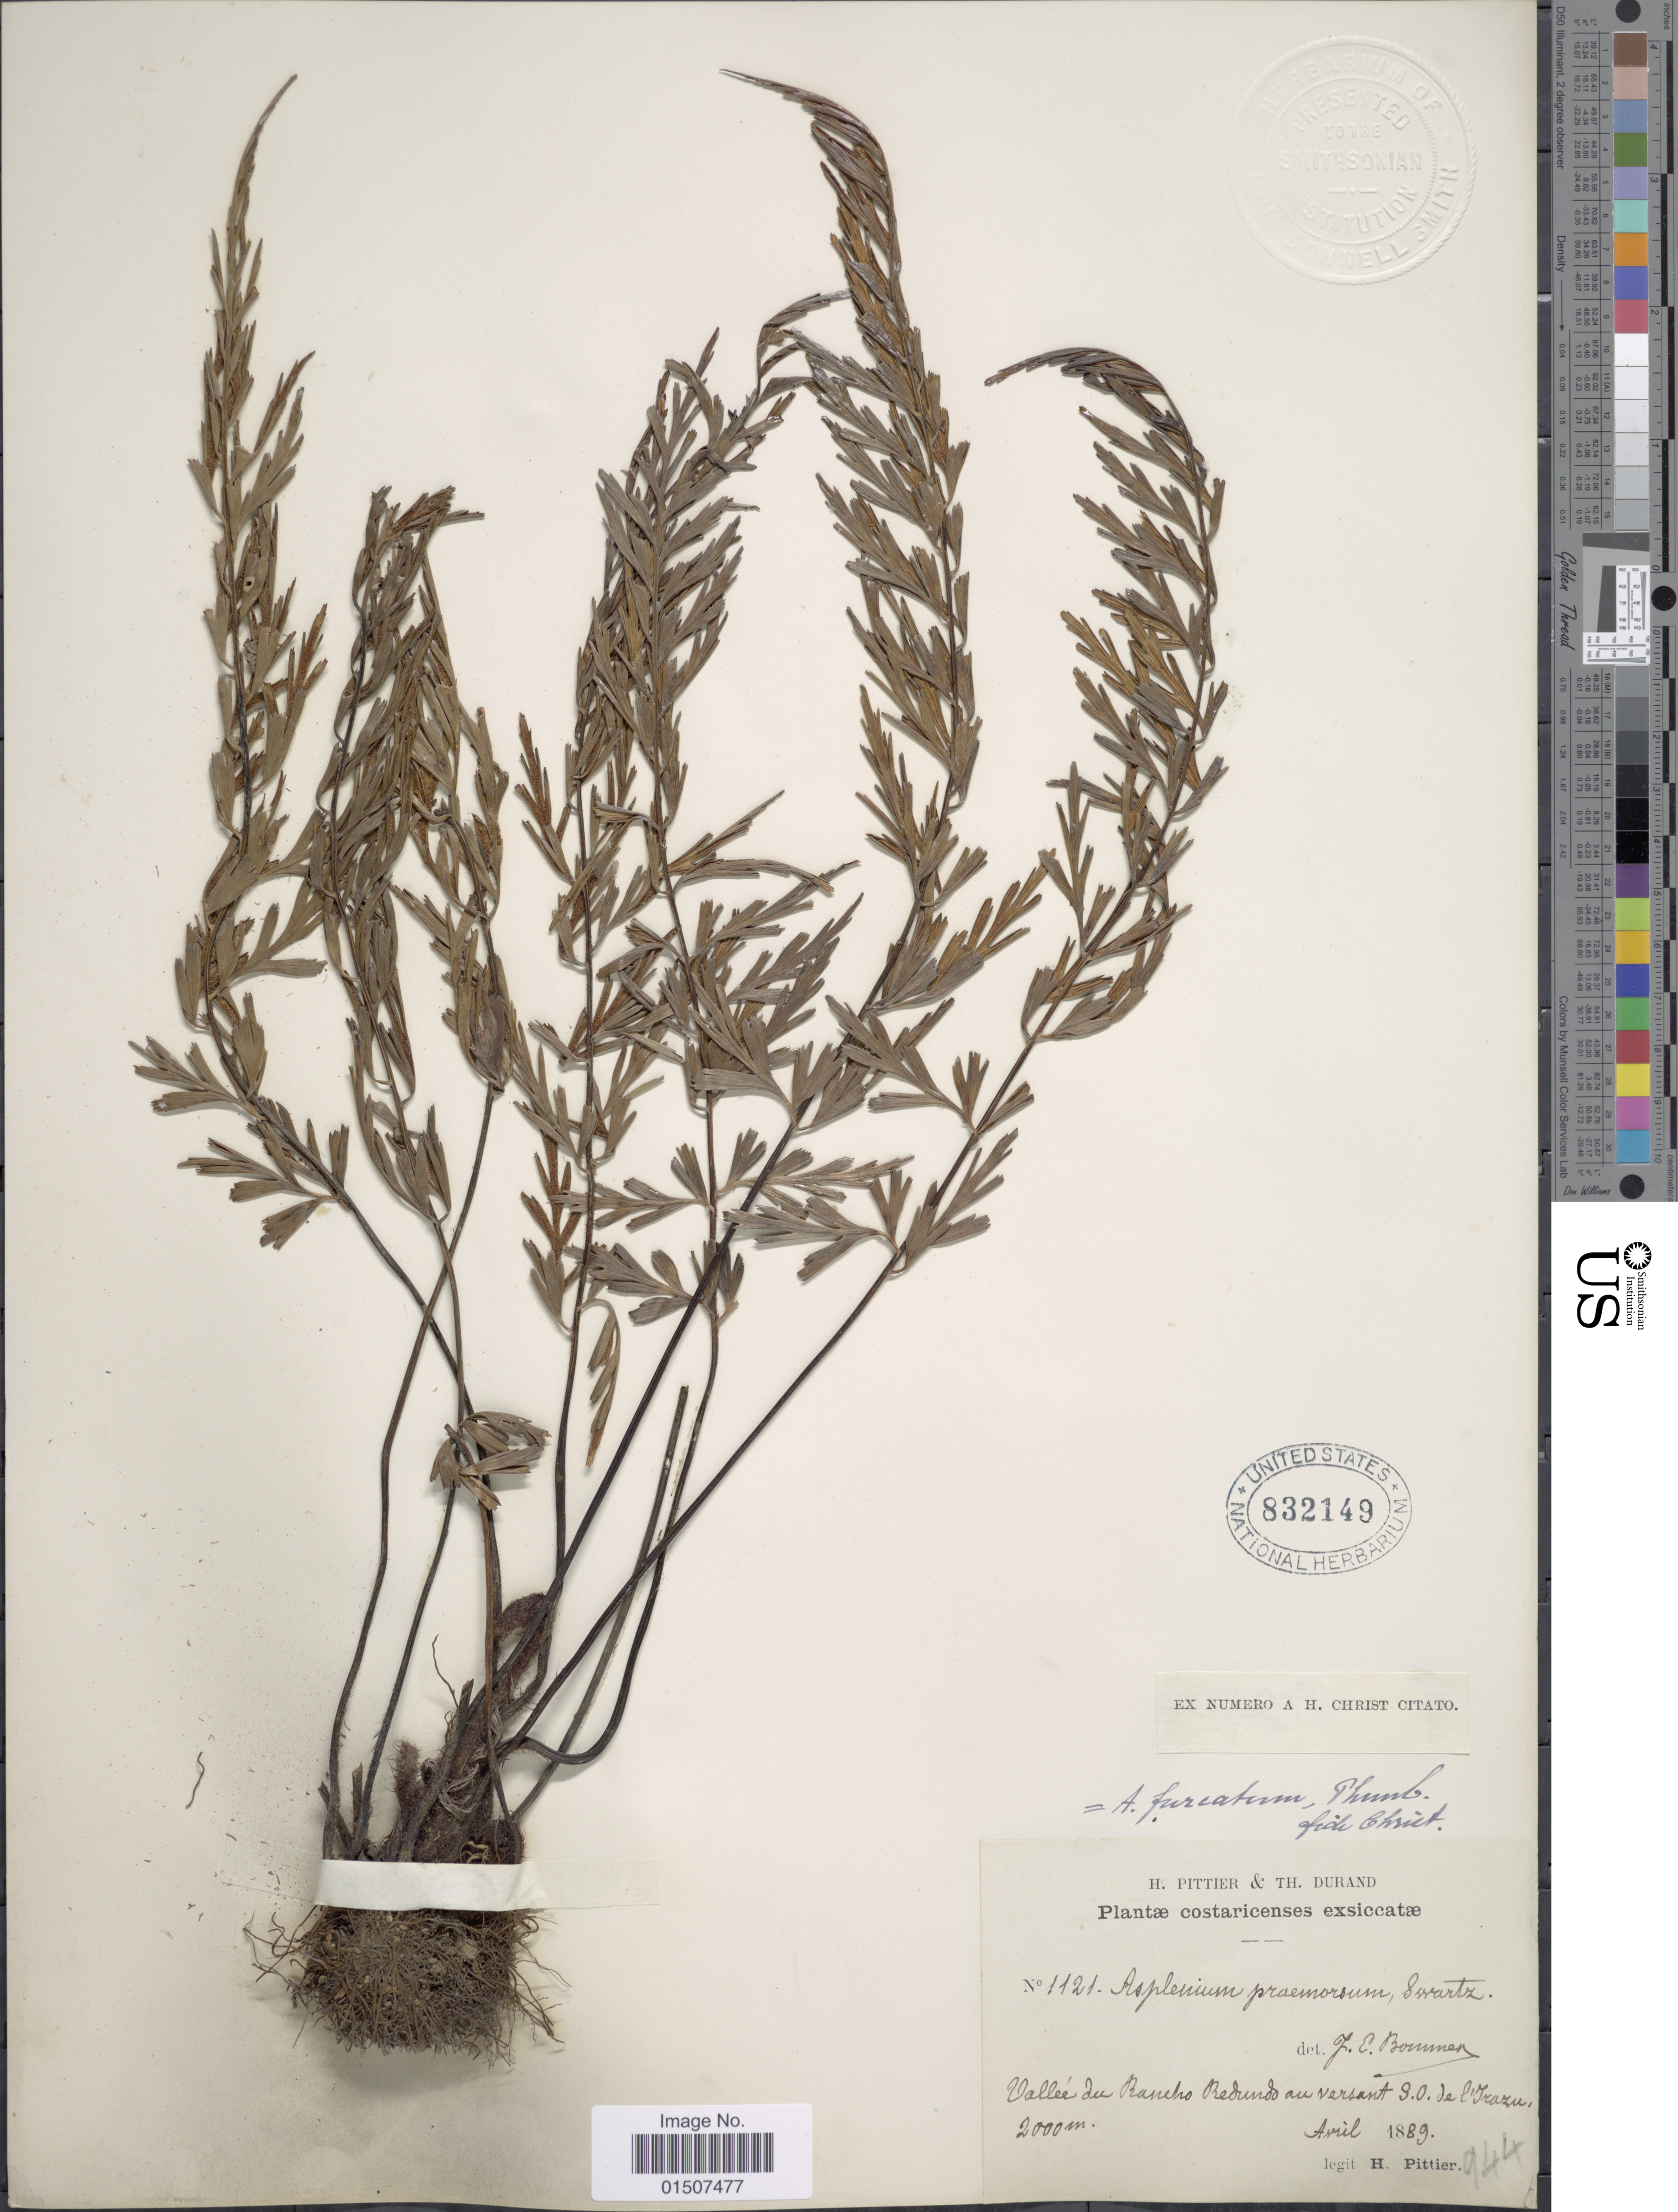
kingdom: Plantae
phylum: Tracheophyta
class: Polypodiopsida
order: Polypodiales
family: Aspleniaceae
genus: Asplenium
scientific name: Asplenium praemorsum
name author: Sw.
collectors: H. F. Pittier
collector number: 1121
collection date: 1889-04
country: Costa Rica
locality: Vallée du Rancho Redondo au versant S.O. de l'Irazu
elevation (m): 2000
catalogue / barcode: US 832149